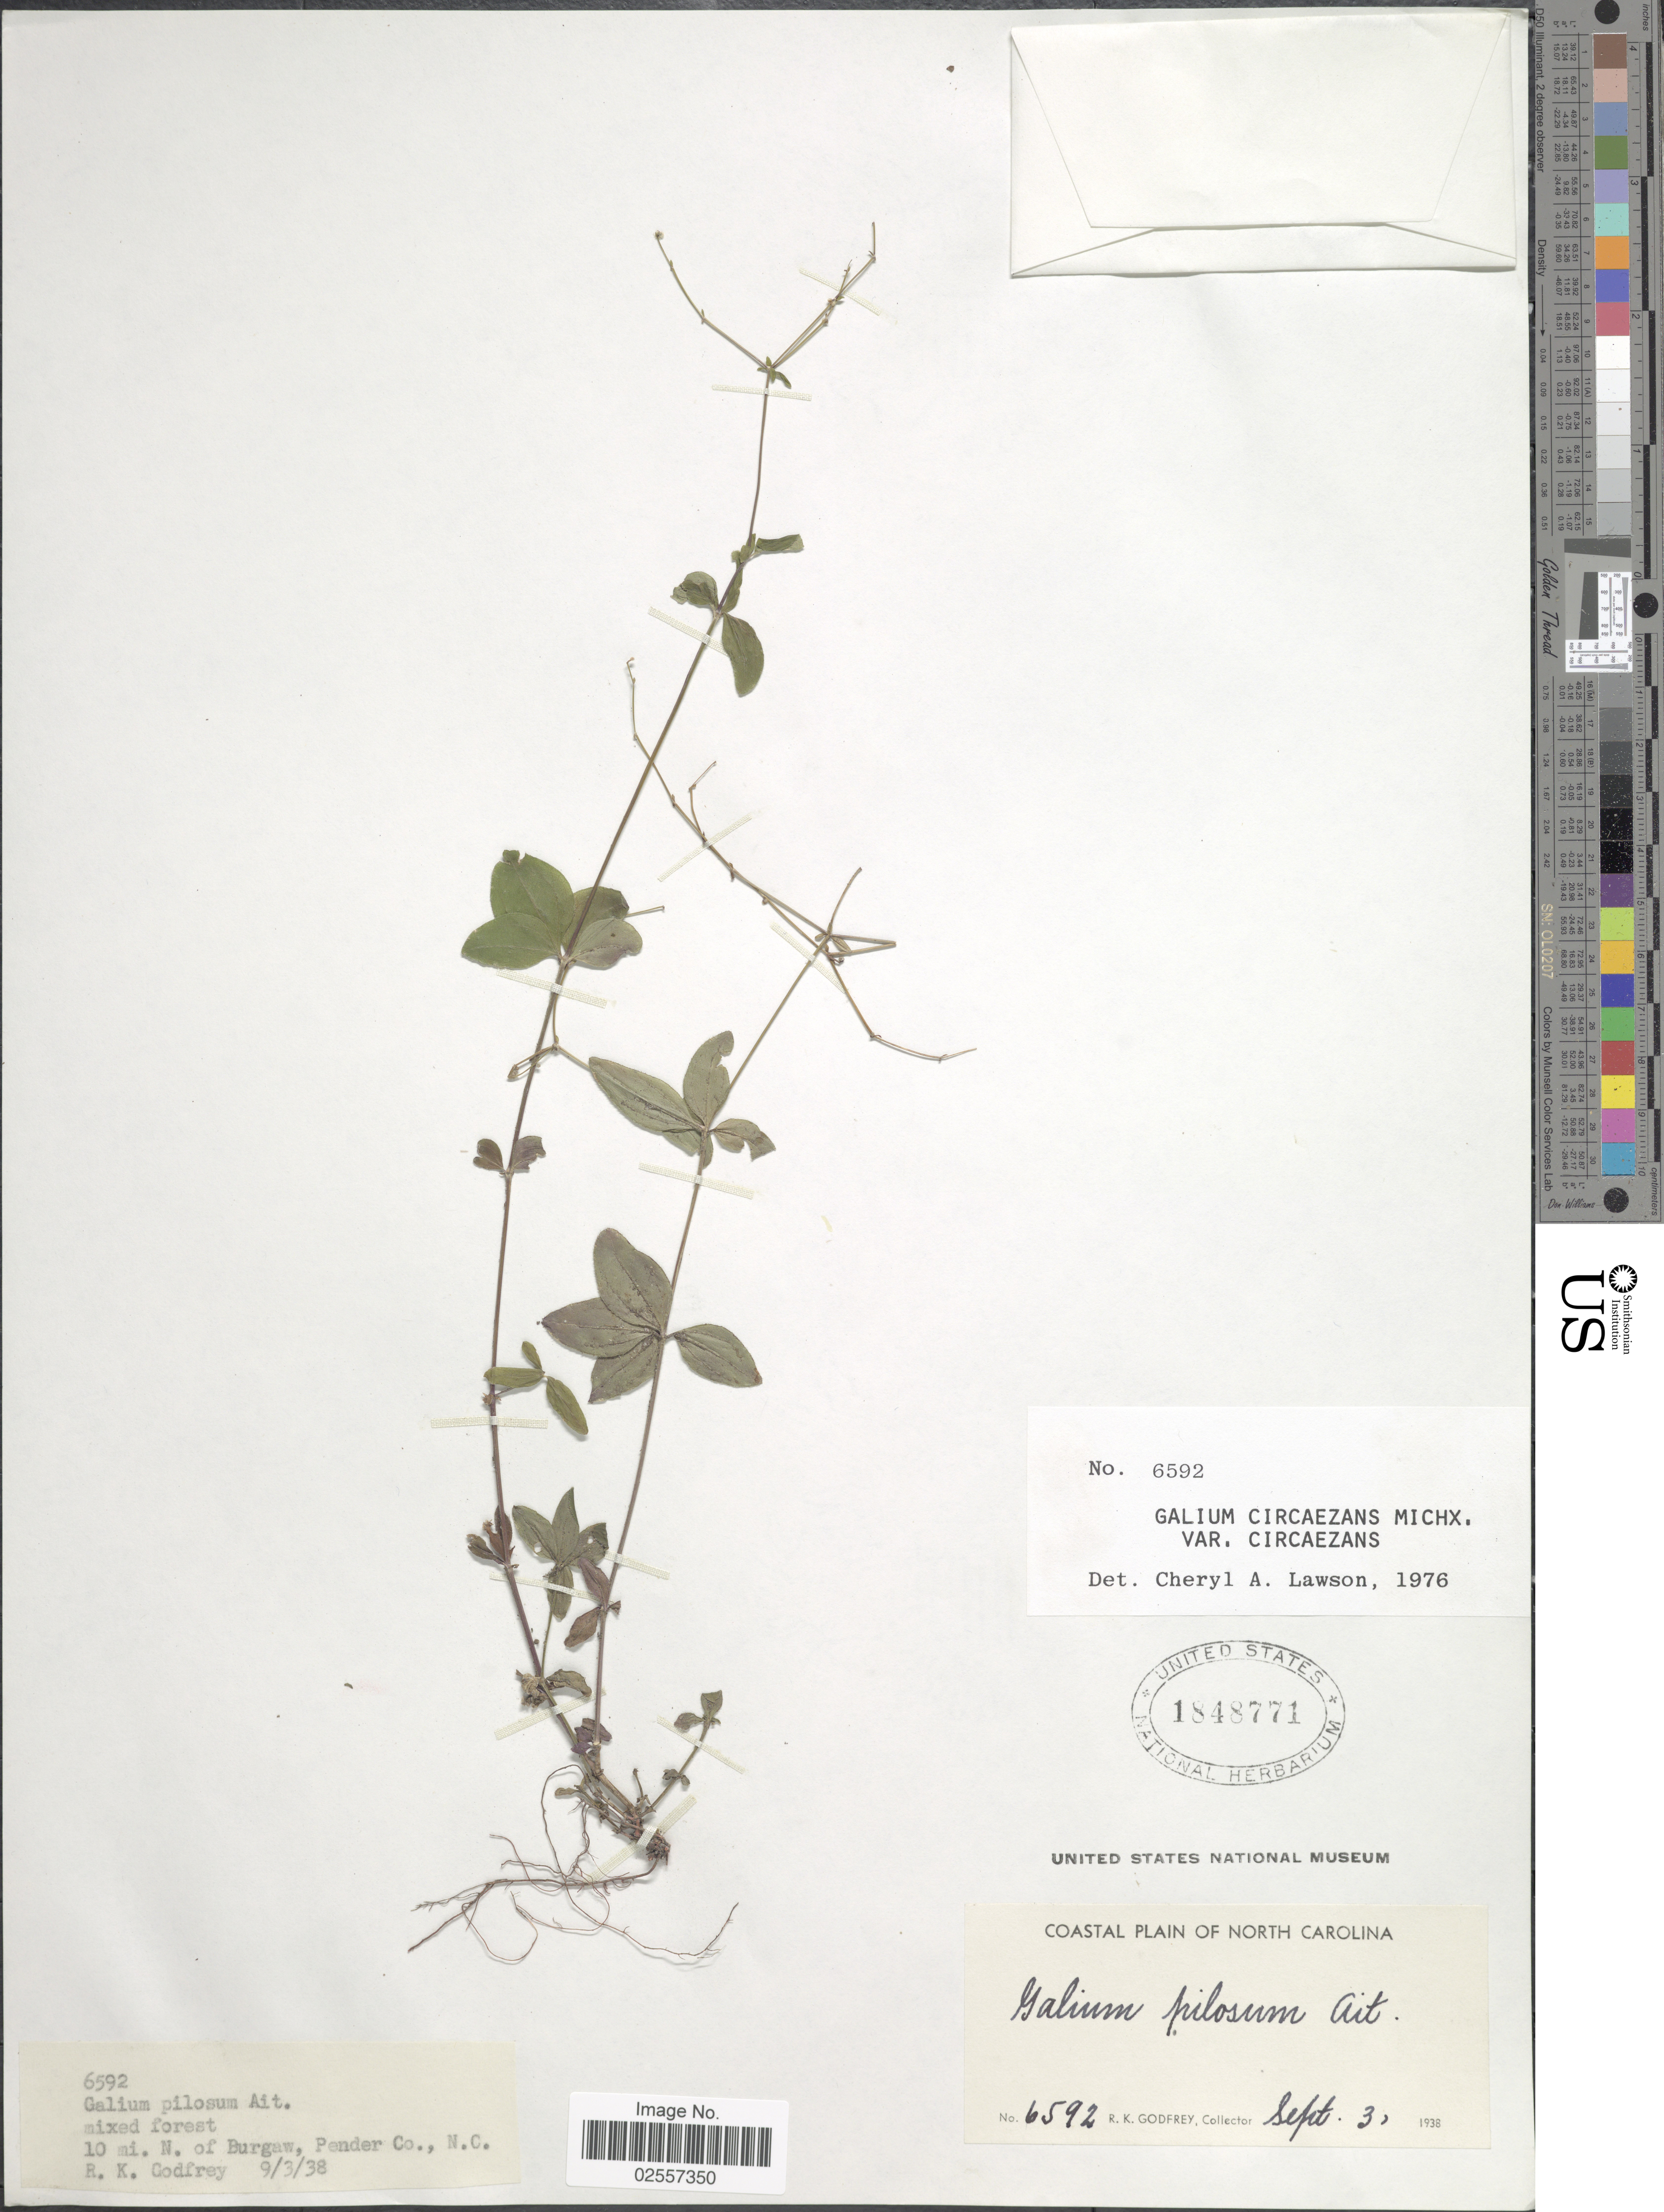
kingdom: Plantae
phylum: Tracheophyta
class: Magnoliopsida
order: Gentianales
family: Rubiaceae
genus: Galium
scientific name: Galium circaezans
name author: Michx.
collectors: R. K. Godfrey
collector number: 6592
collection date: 1938-09-03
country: United States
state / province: North Carolina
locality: Coastal Plain. 10 mi. N. of Burgaw, Pender Co.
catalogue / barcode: US 1848771